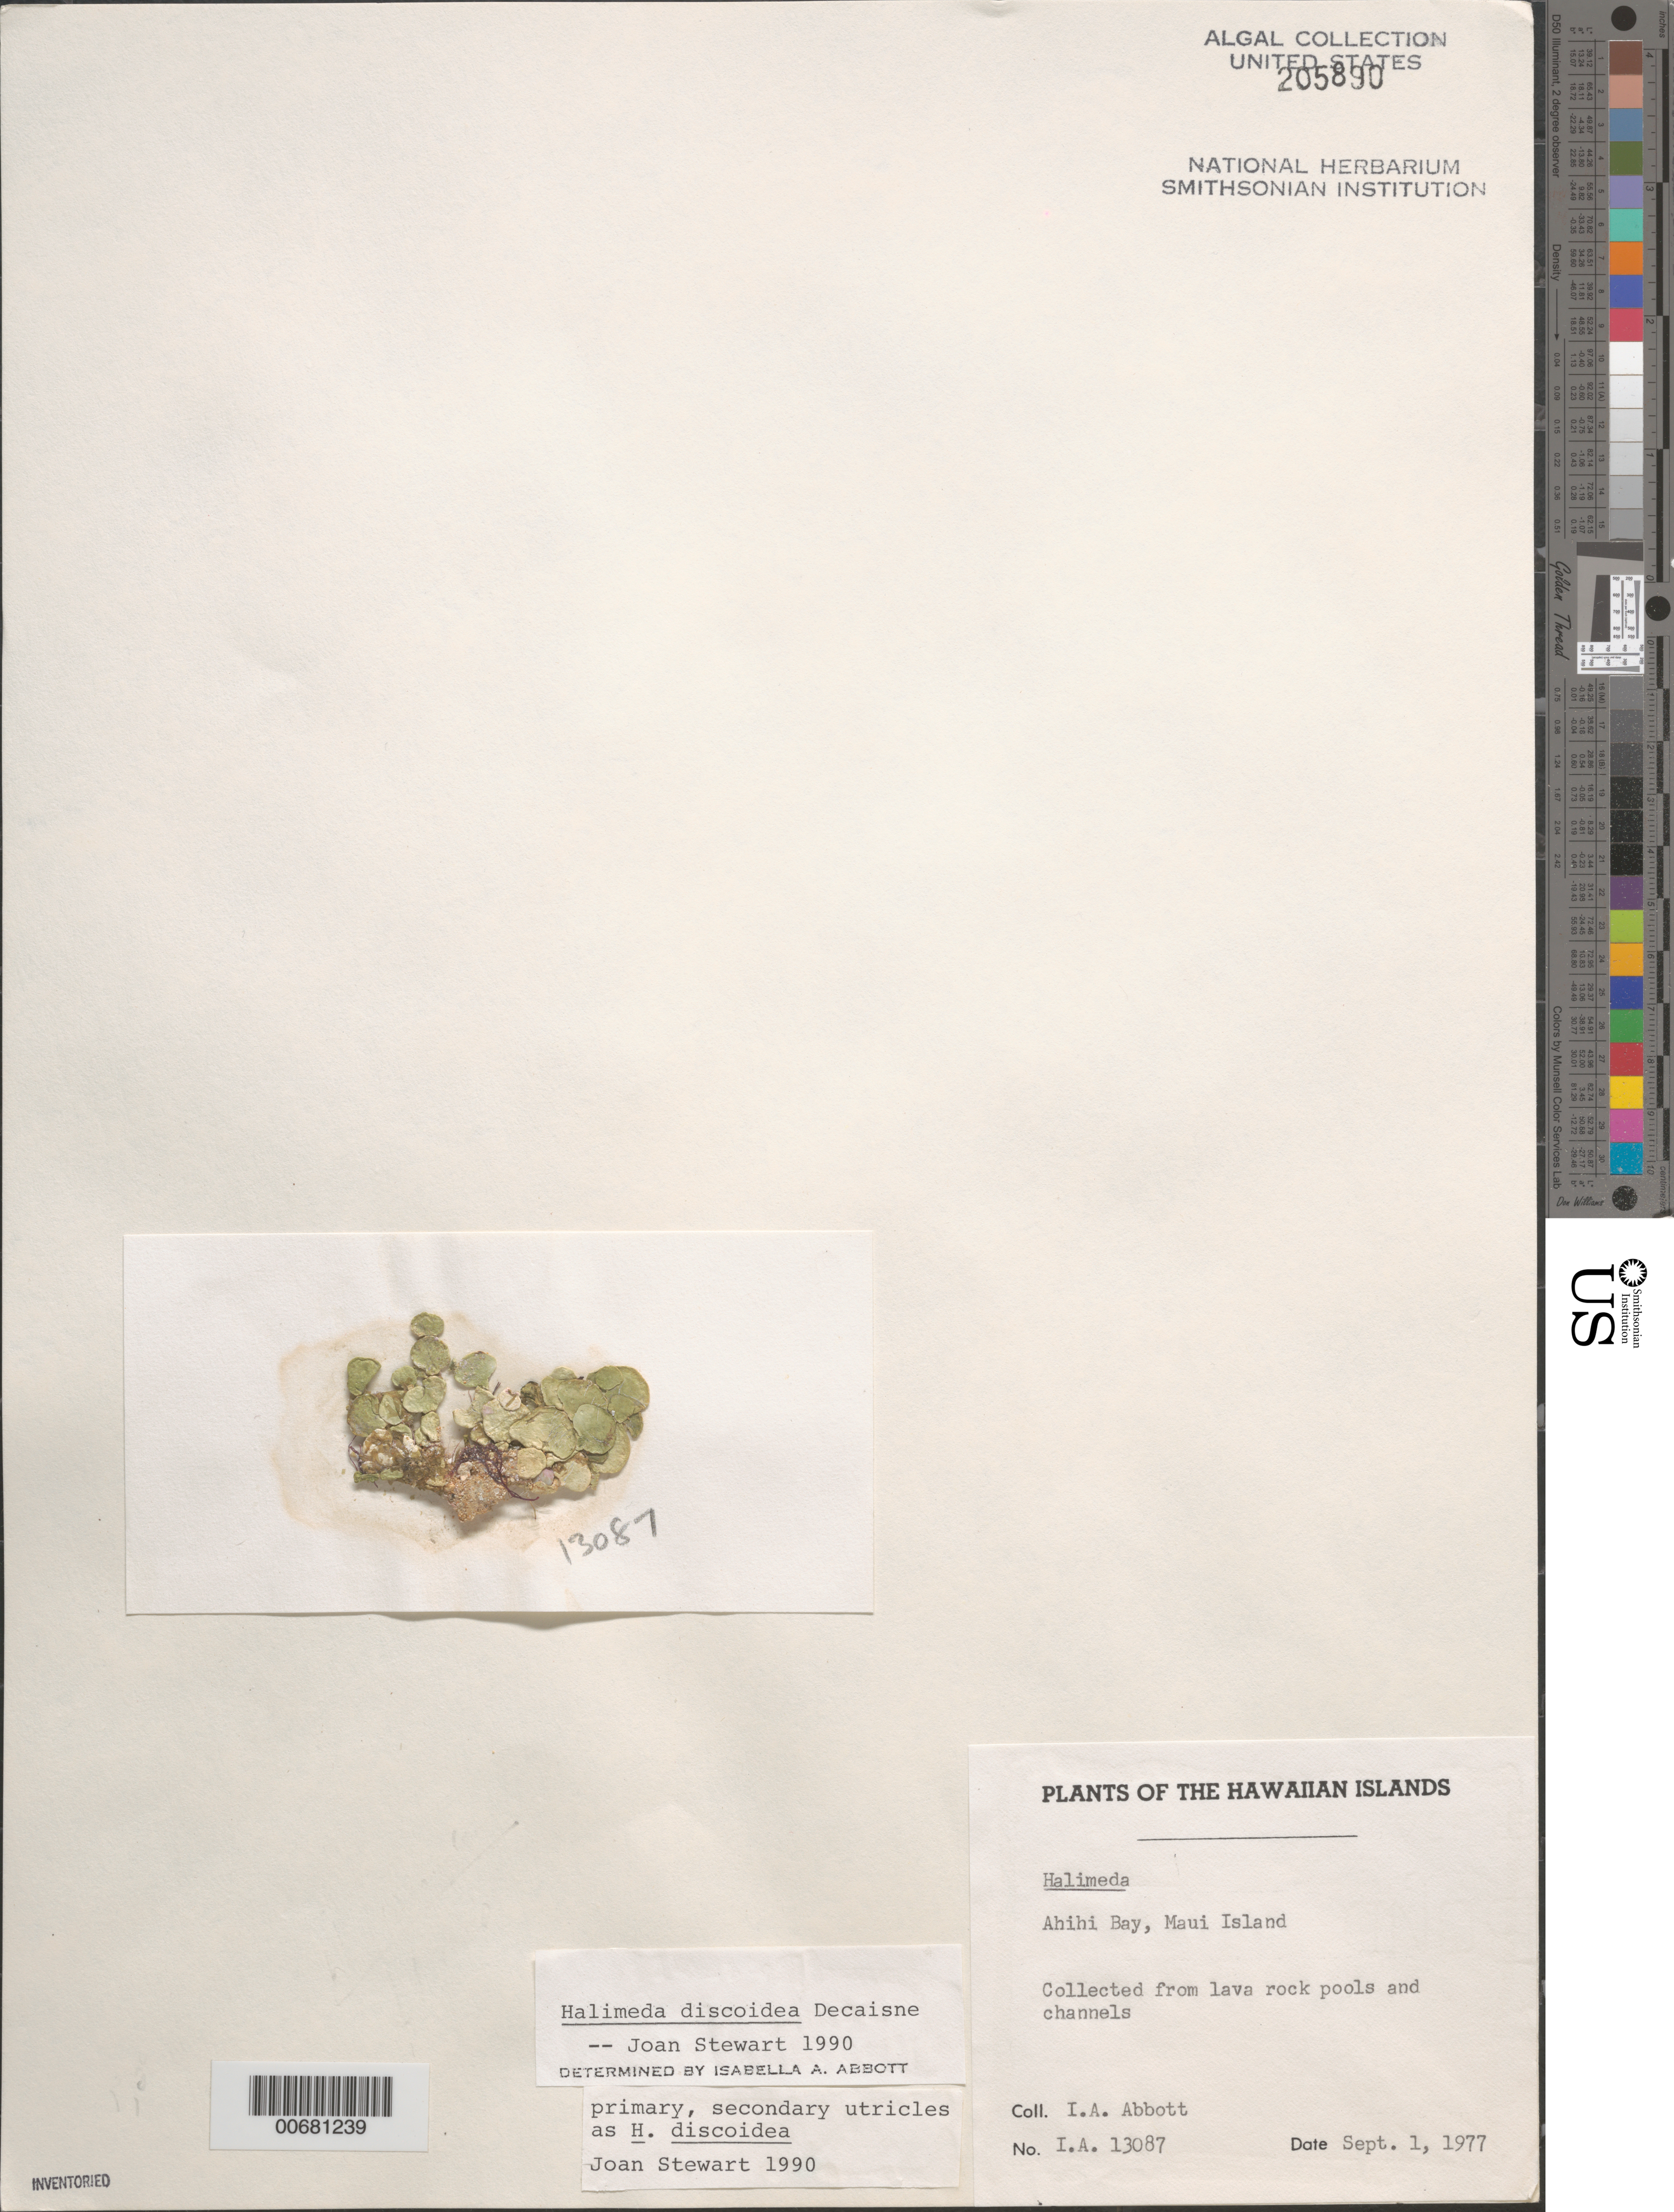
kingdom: Plantae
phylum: Chlorophyta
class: Ulvophyceae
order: Bryopsidales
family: Halimedaceae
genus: Halimeda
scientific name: Halimeda discoidea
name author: Decne.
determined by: Stewart, Joan G.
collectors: I. A. Abbott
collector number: IAA 13087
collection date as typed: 01 Sep 1977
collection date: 1977-09-01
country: United States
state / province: Hawaii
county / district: Maui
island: Maui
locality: Ahihi Bay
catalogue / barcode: US 205890